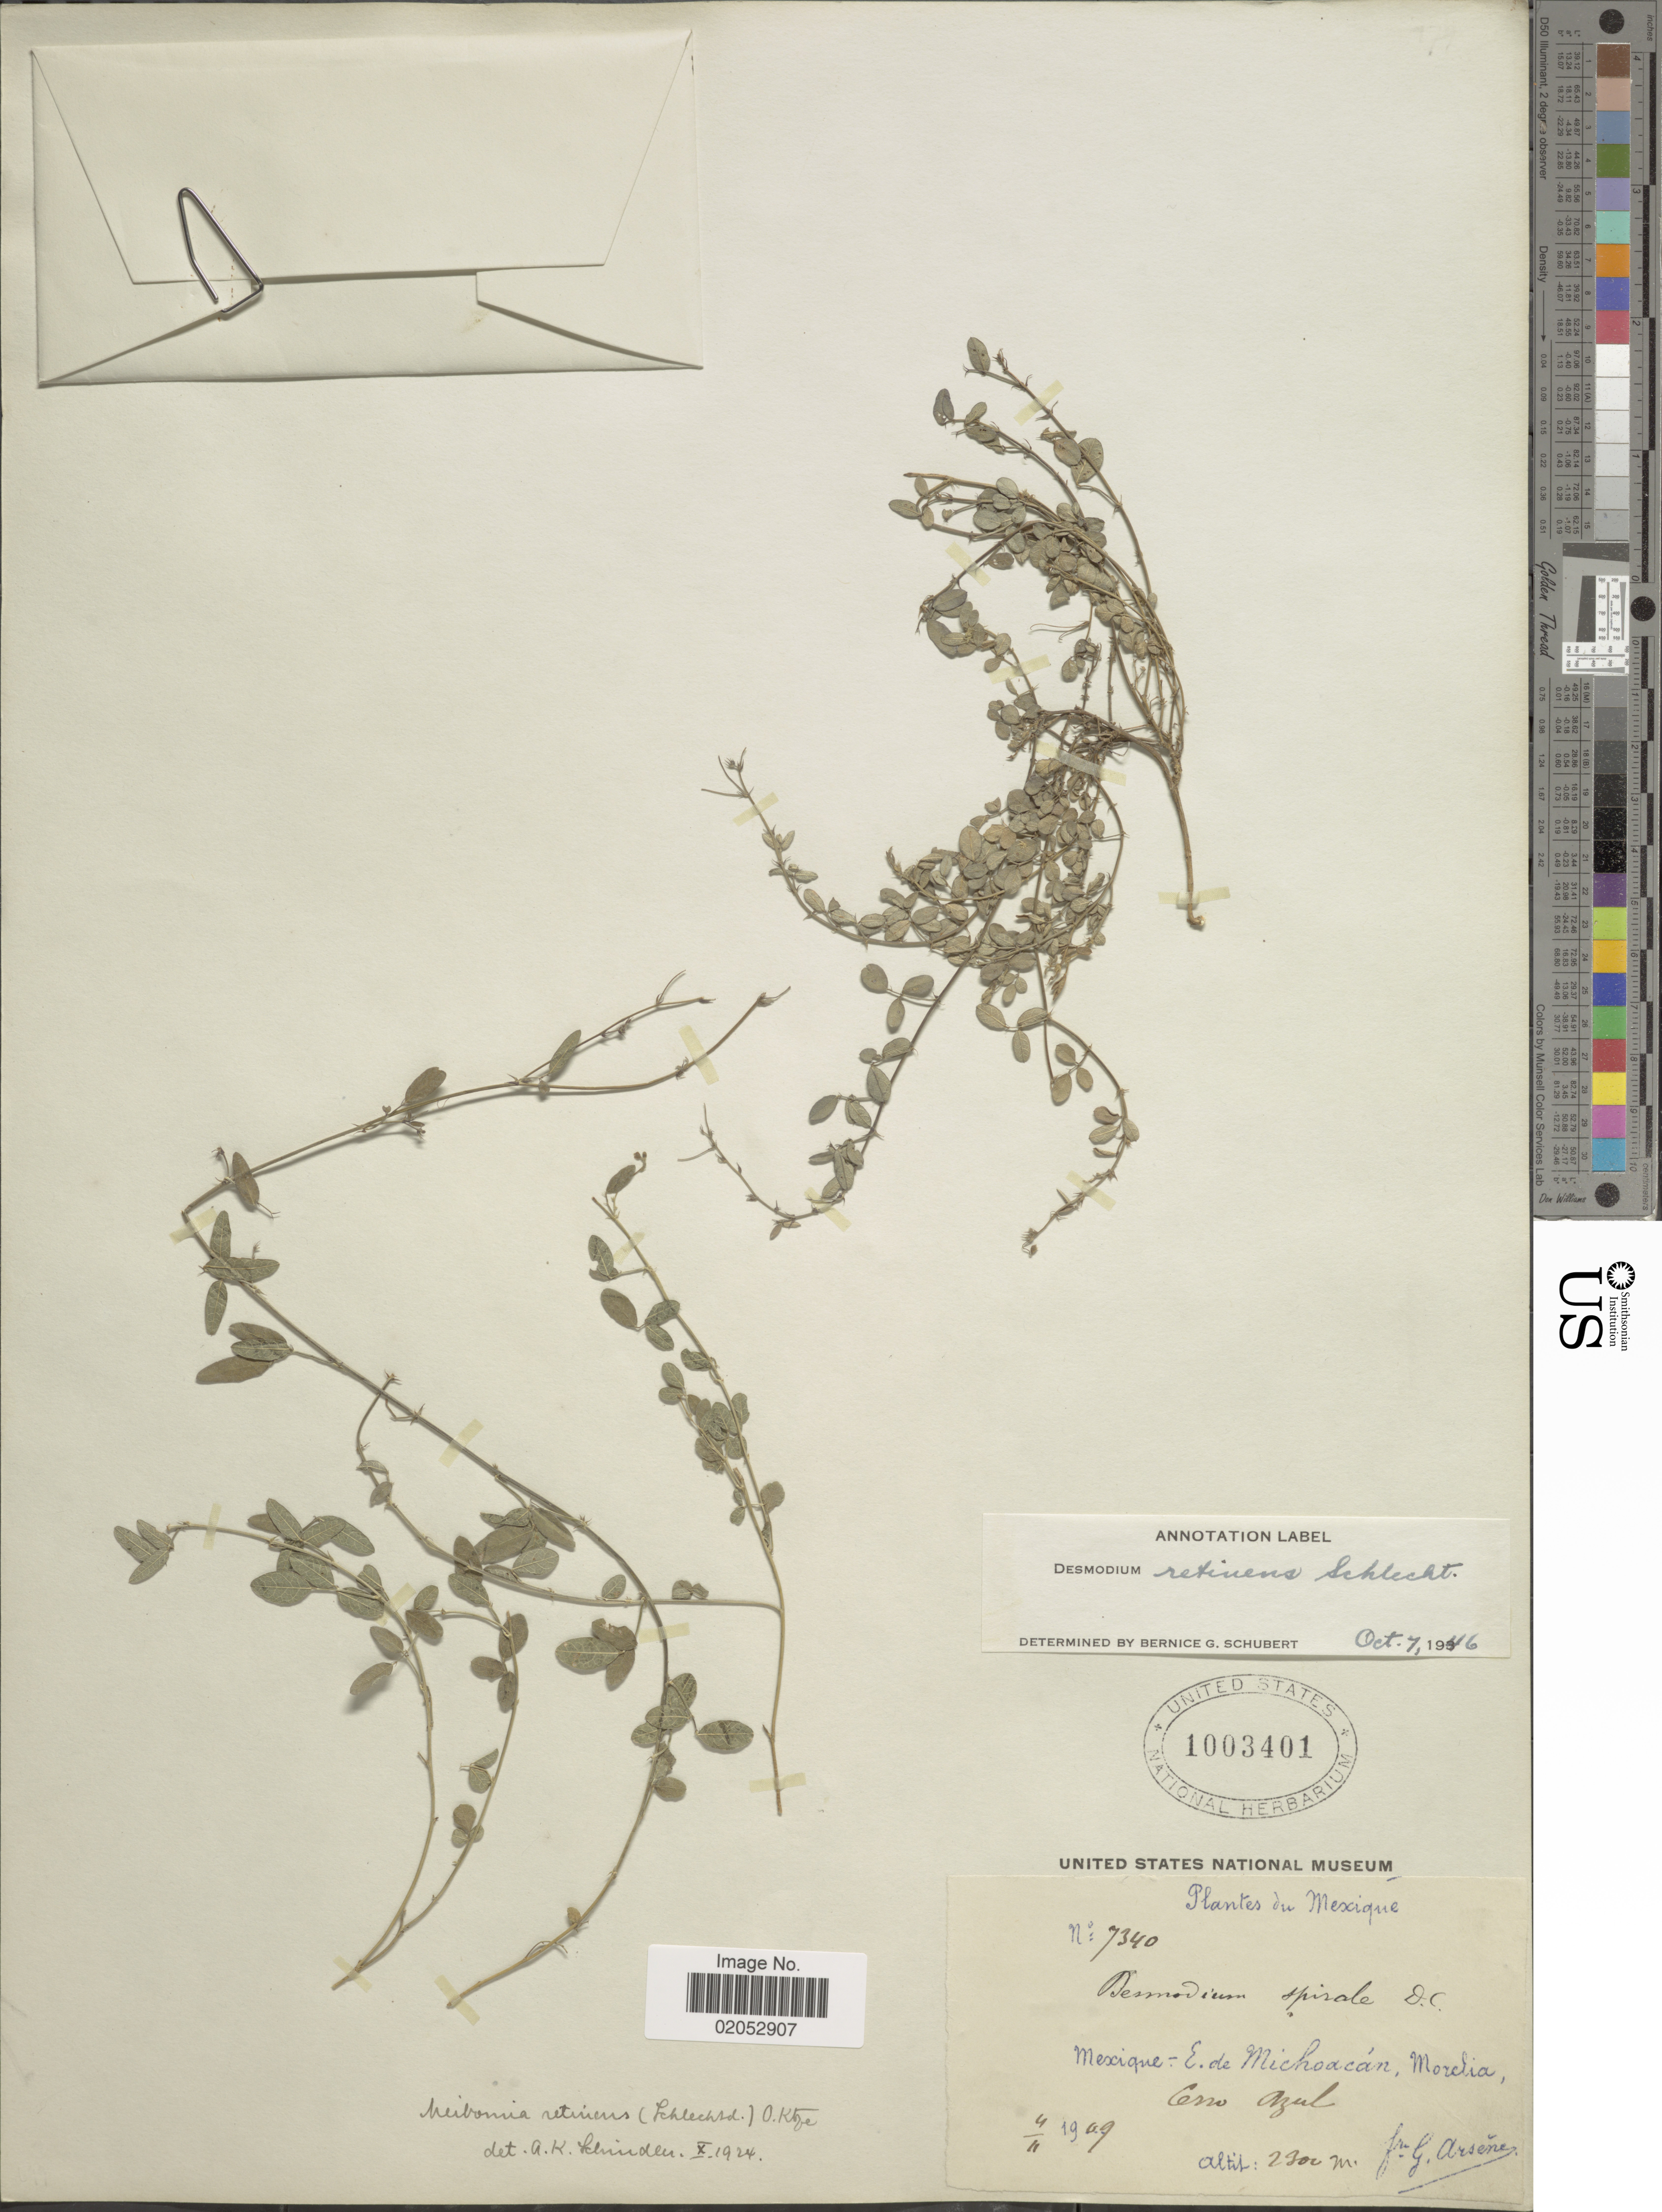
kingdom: Plantae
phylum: Tracheophyta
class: Magnoliopsida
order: Fabales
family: Fabaceae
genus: Desmodium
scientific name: Desmodium retinens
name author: Schltdl.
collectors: Bro. G. Arsène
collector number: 7340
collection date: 1909-11-04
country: Mexico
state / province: Michoacán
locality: E. de Michoacan, Morelia, Cerro Azul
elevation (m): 2300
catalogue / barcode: US 1003401